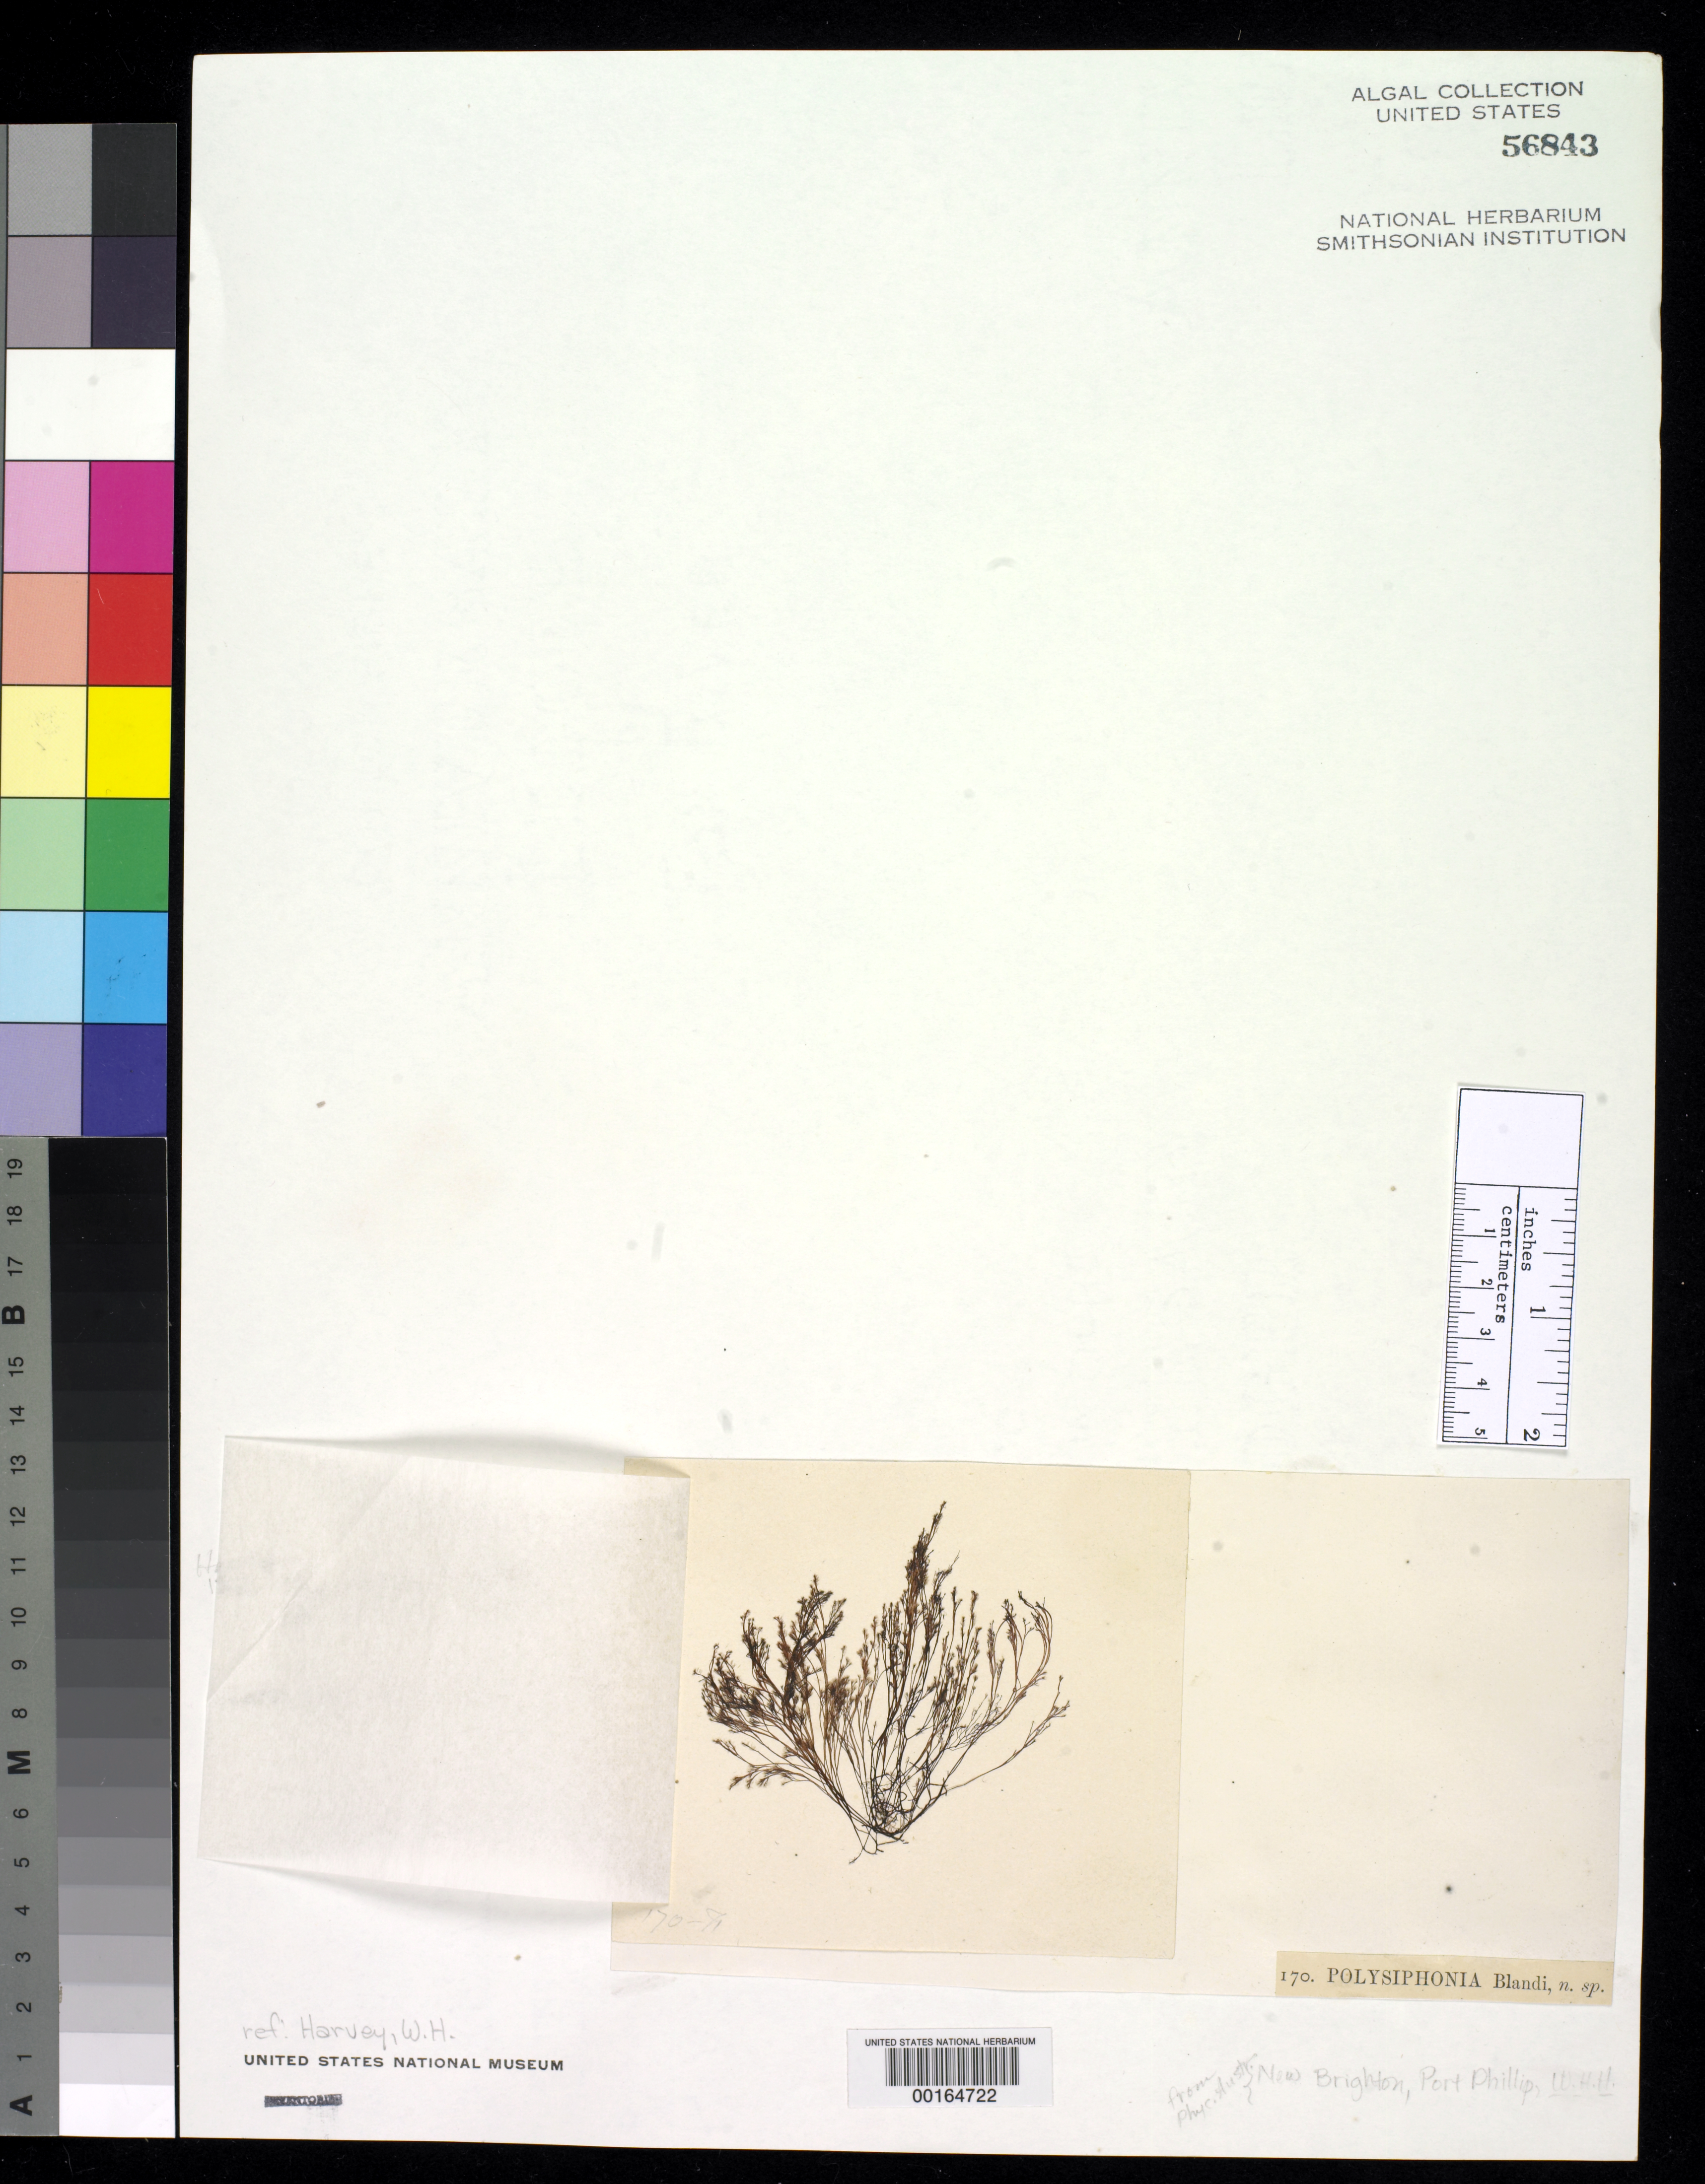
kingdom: Plantae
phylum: Rhodophyta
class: Florideophyceae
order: Ceramiales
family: Rhodomelaceae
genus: Polysiphonia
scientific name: Polysiphonia blandii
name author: Harv.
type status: Isotype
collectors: W. Harvey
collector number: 170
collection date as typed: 1854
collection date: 1854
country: Australia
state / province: Victoria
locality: New Brighton, Port Phillip.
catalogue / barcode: US 56843